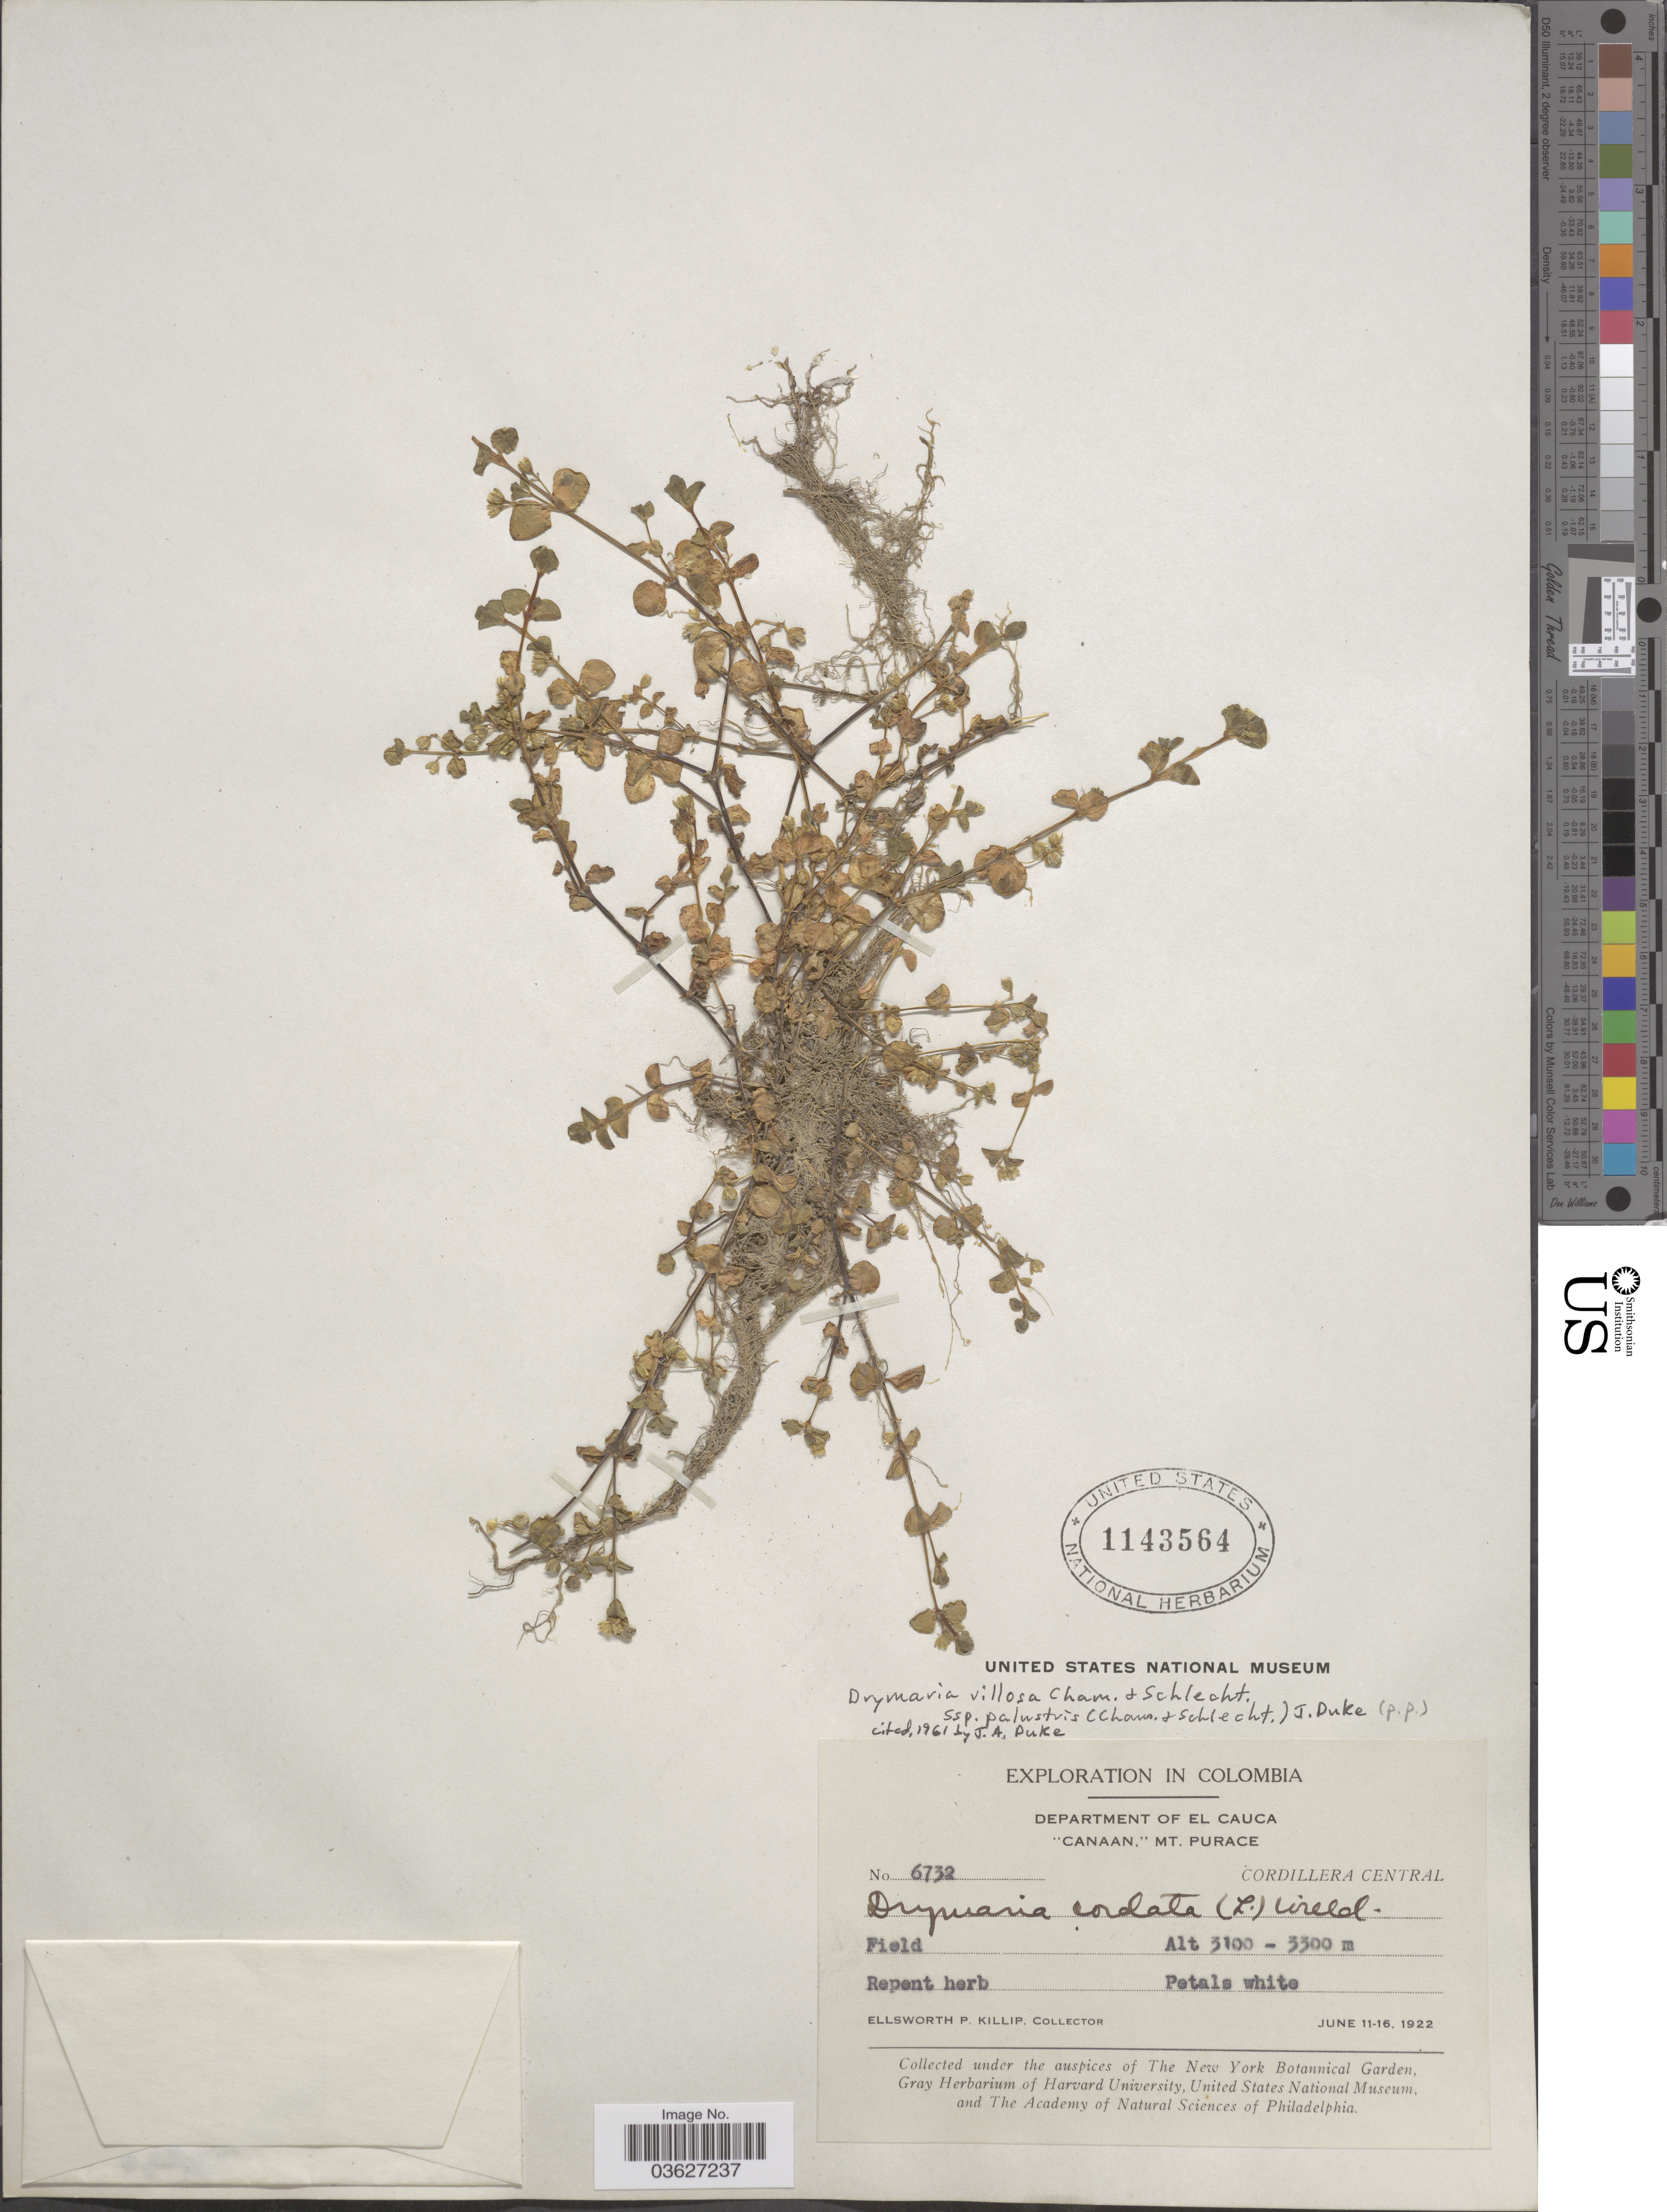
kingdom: Plantae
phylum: Tracheophyta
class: Magnoliopsida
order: Caryophyllales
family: Caryophyllaceae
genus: Drymaria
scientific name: Drymaria villosa subsp. palustris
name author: (Cham. & Schltdl.) J.A. Duke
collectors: E. P. Killip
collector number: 6732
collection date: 1922-06-11/1922-06-16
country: Colombia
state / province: Cauca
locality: Department of El Cauca. "Canaan," Mt. Purace. Cordillera Central.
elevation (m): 3100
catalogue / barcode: US 1143564